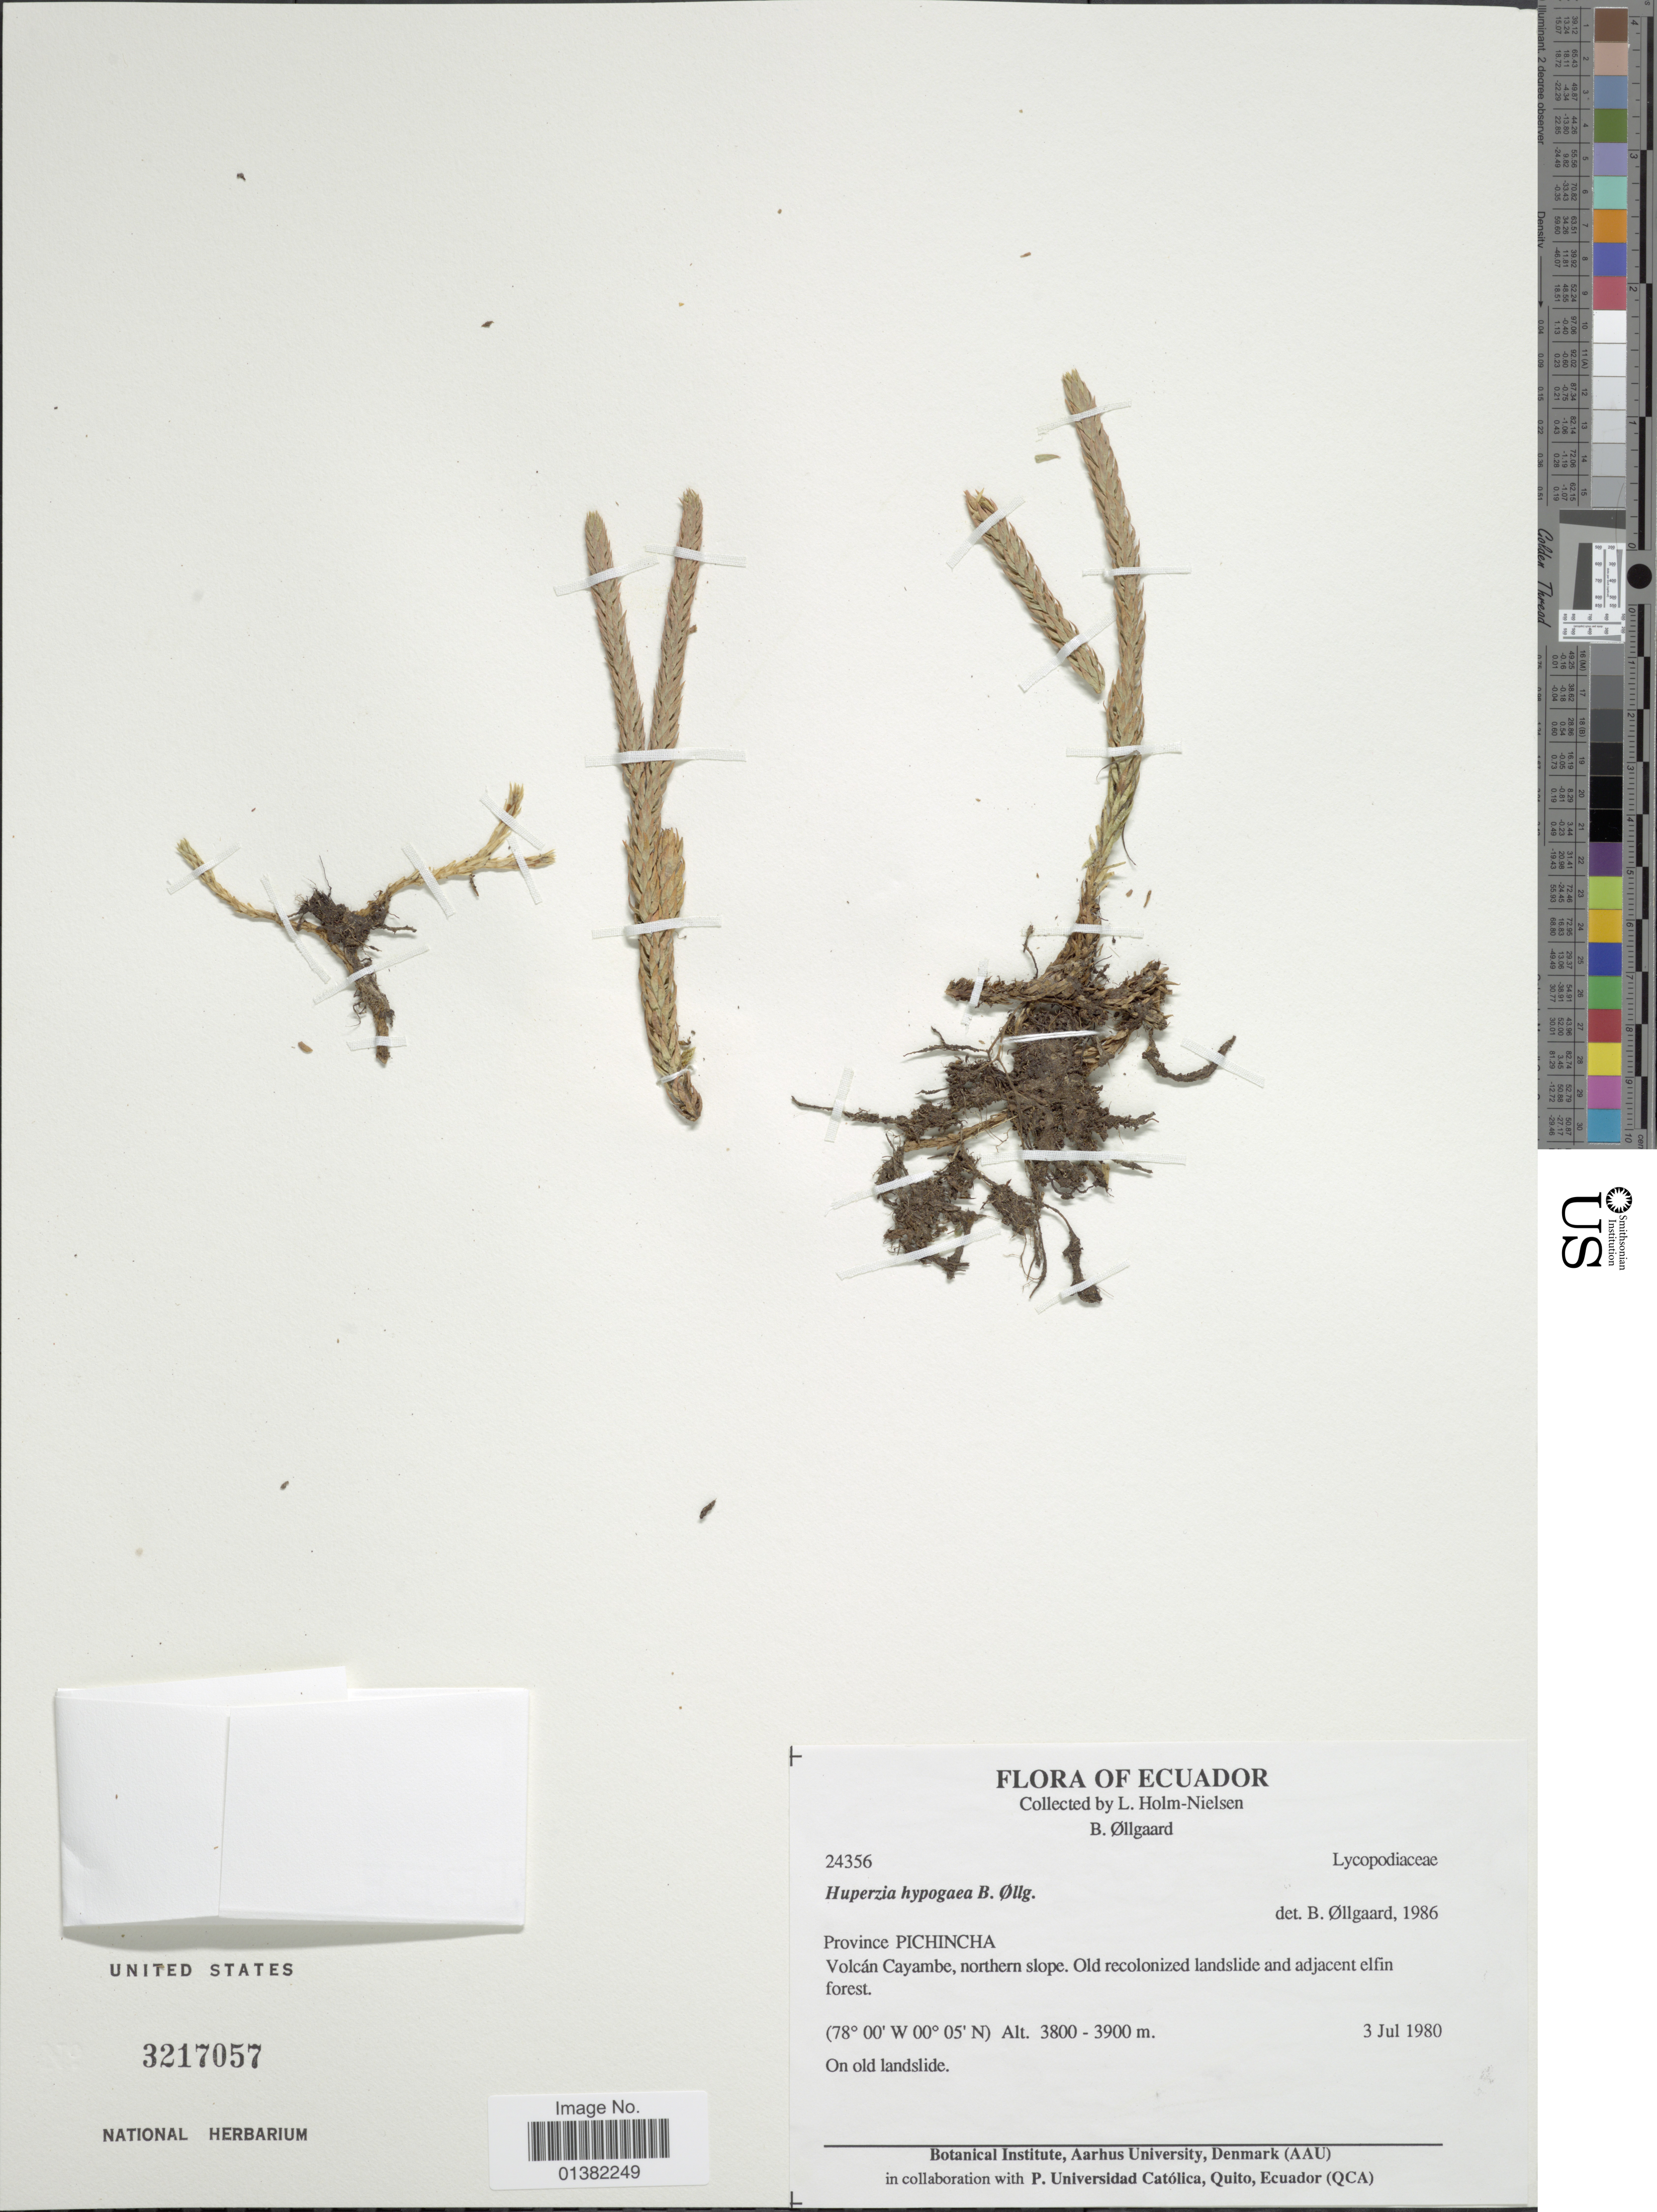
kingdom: Plantae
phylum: Tracheophyta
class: Lycopodiopsida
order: Lycopodiales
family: Lycopodiaceae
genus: Phlegmariurus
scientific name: Phlegmariurus hypogaeus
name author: (B. Øllg.) B. Øllg.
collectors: L. B. Holm-Nielsen & B. Øllgaard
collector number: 24356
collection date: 1980-07-03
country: Ecuador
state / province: Pichincha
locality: Volcán Cayambe, northern slope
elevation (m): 3800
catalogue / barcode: US 3217057